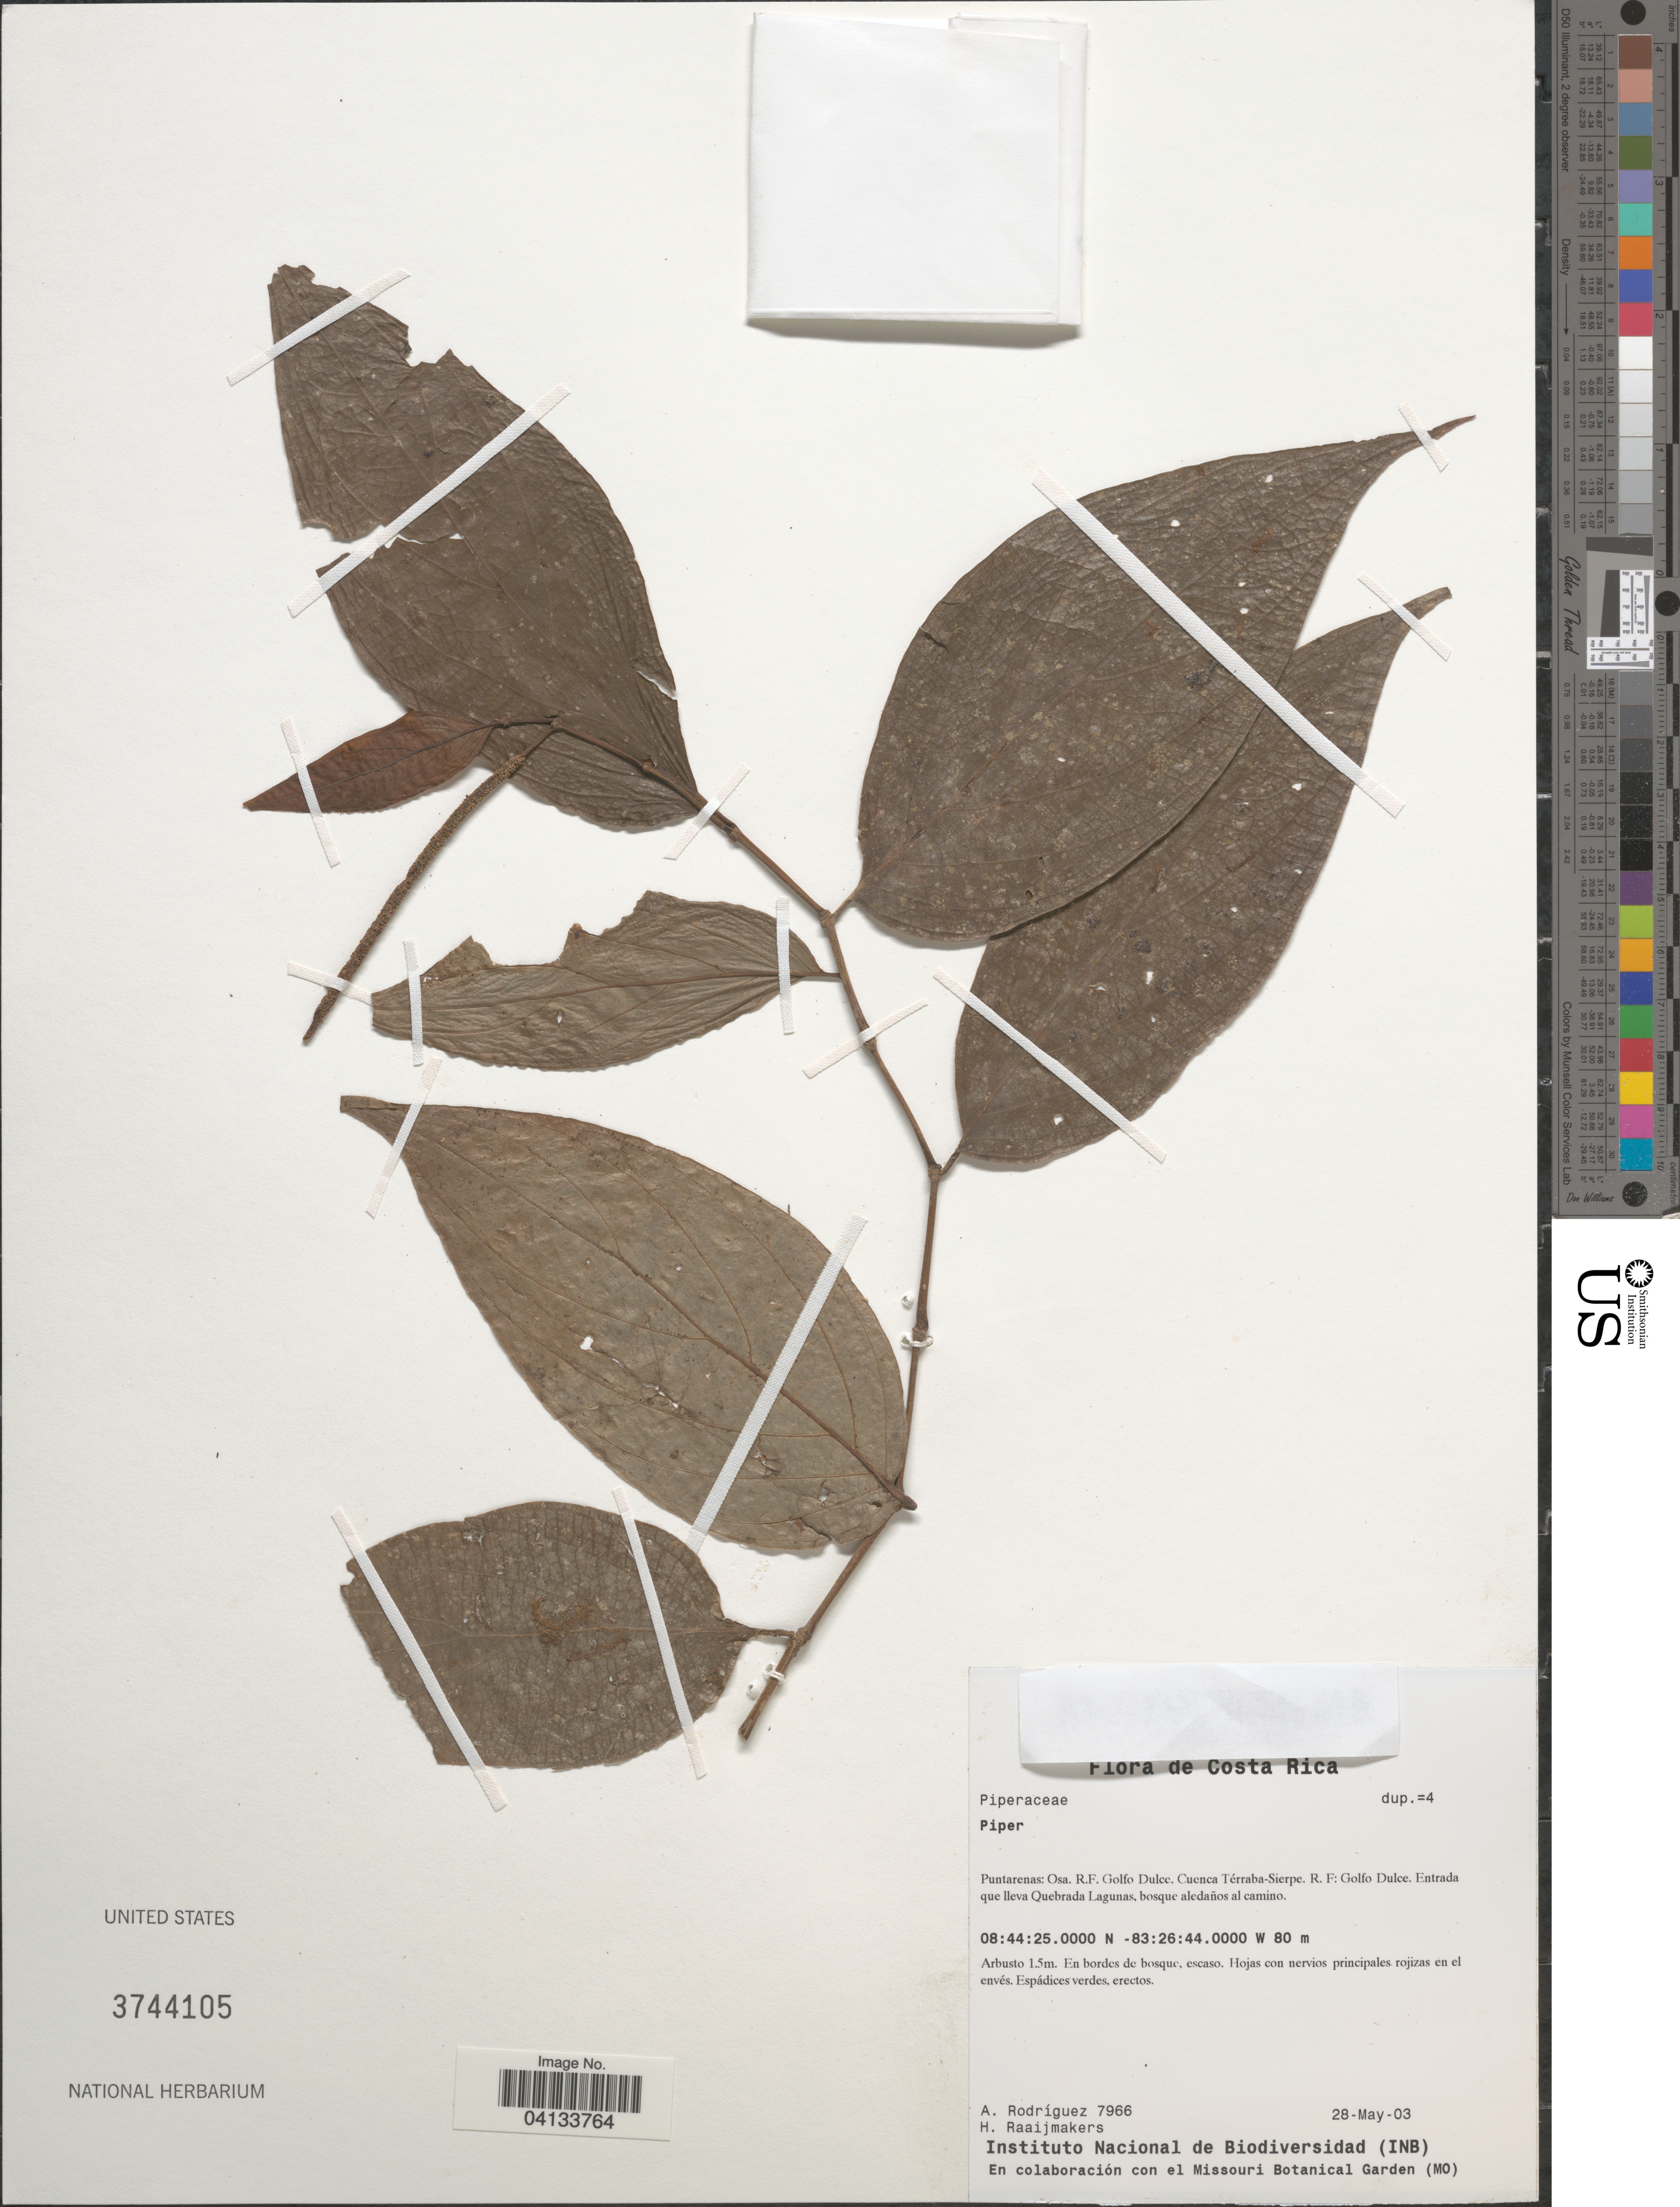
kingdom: Plantae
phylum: Tracheophyta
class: Magnoliopsida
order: Piperales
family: Piperaceae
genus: Piper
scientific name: Piper sp.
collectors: A. Rodríguez & H. Raaijmakers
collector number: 7966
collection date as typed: Transcribed d/m/y: 28/5/3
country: Costa Rica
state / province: Puntarenas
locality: Osa. R.F. Golfo Dulce. Cuenca Térraba-Sierpe. R.F: Golfo Dulce. Entrada que lleva Quebrada Lagunas, bosque aledaños al camino.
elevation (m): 80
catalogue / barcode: US 3744105